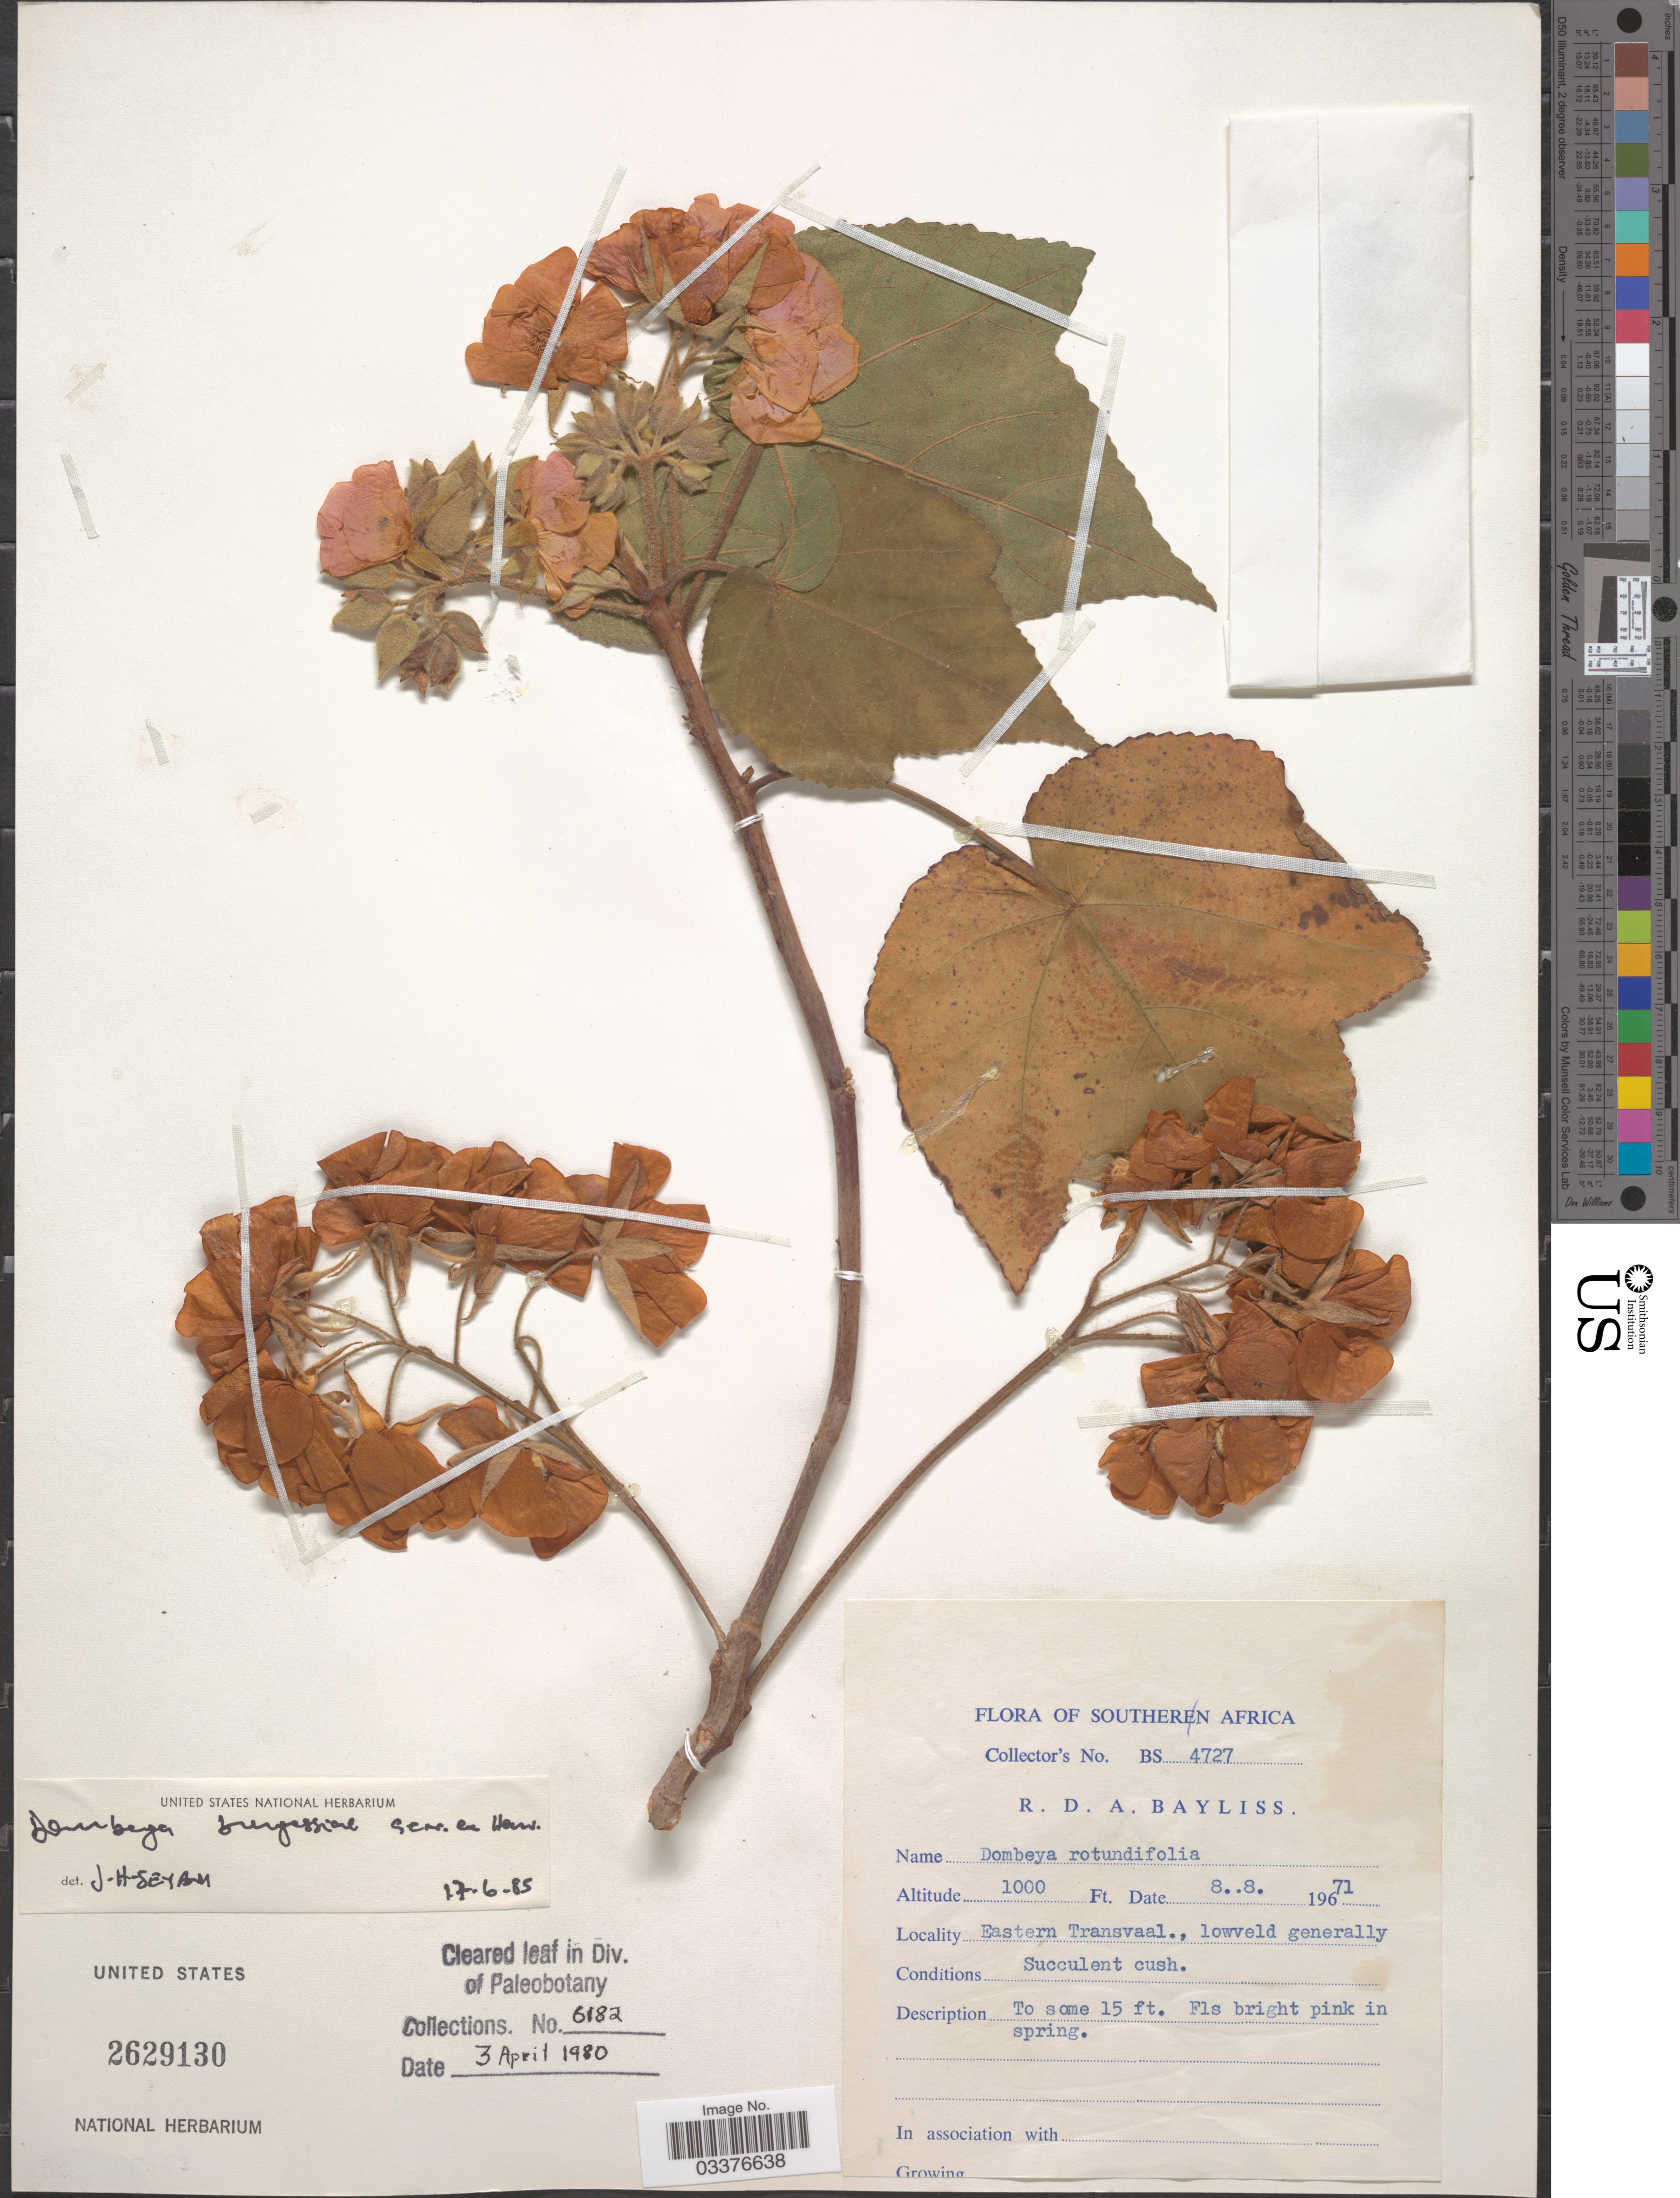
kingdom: Plantae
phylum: Tracheophyta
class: Magnoliopsida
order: Malvales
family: Malvaceae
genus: Dombeya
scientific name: Dombeya burgessiae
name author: Gerrard ex Harv.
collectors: R. Bayliss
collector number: BS 4727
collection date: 1971-08-08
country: South Africa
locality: Southern Africa. Eastern Transvaal.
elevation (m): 305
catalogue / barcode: US 2629130